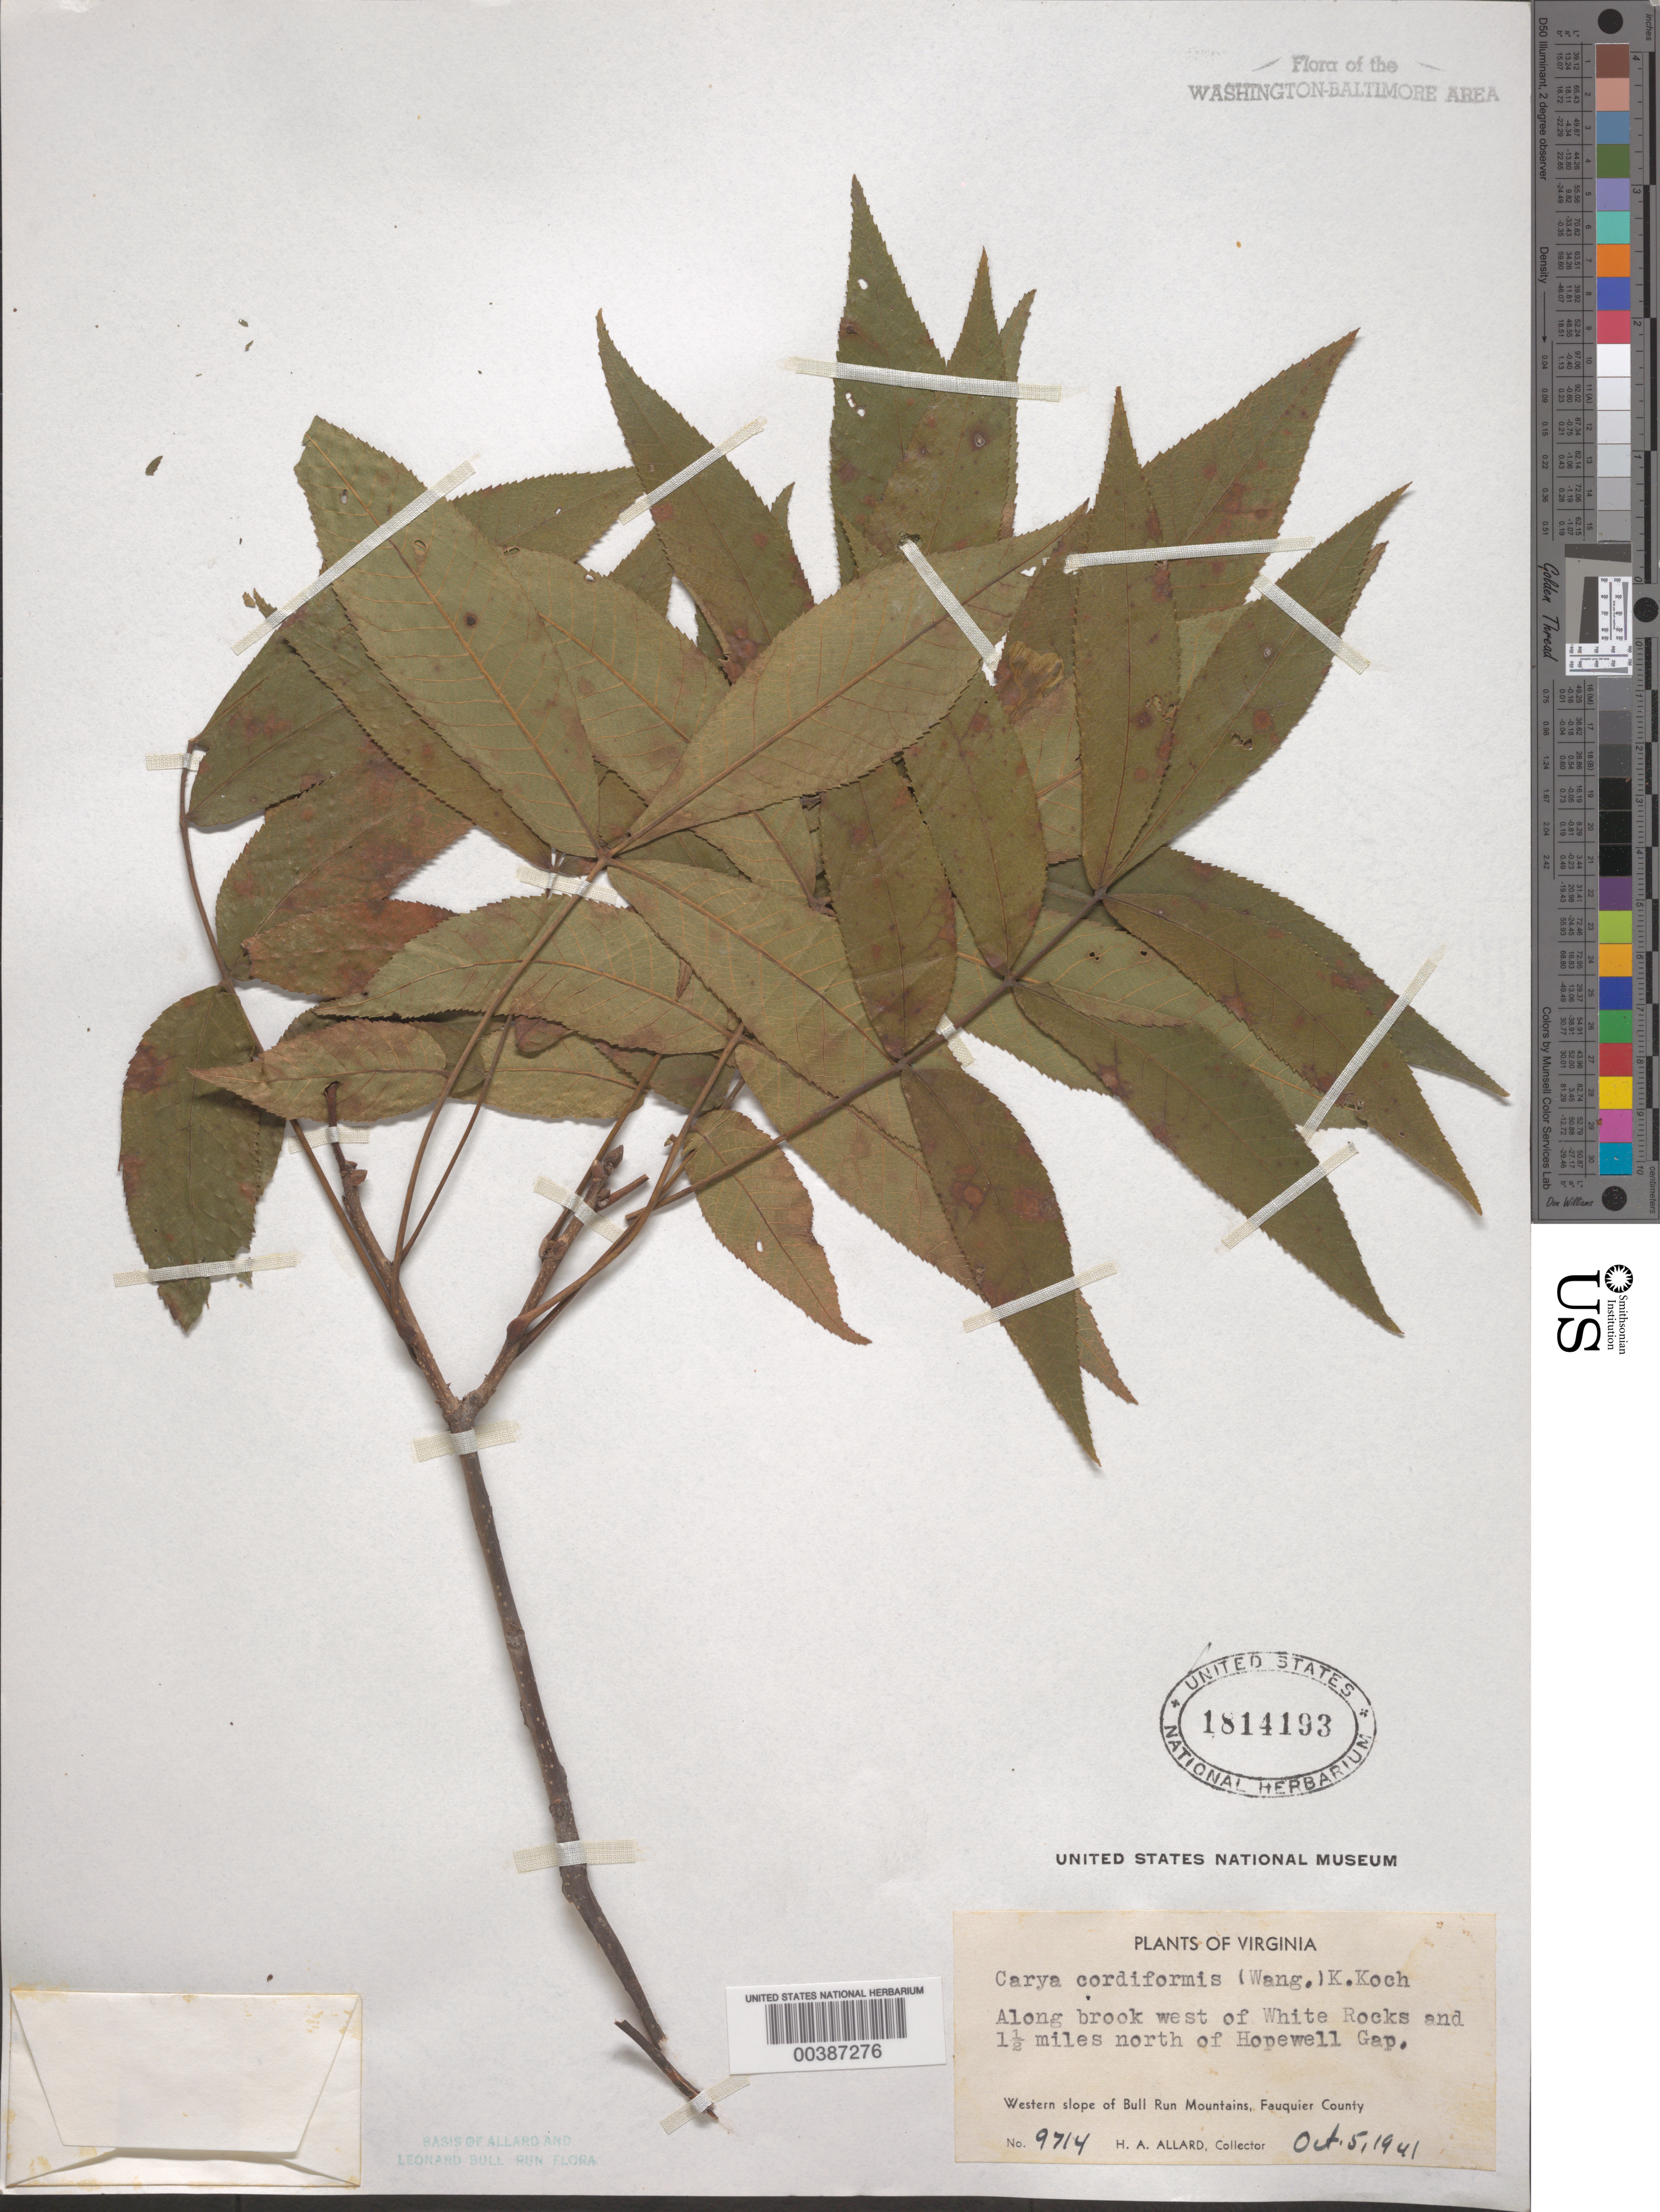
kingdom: Plantae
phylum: Tracheophyta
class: Magnoliopsida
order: Fagales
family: Juglandaceae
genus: Carya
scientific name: Carya cordiformis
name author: (Wangenh.) K. Koch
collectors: H. A. Allard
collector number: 9714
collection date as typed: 05 Oct 1941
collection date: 1941-10-05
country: United States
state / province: Virginia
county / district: Fauquier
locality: West of White Rocks and north of Hopewell Gap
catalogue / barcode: US 1814193